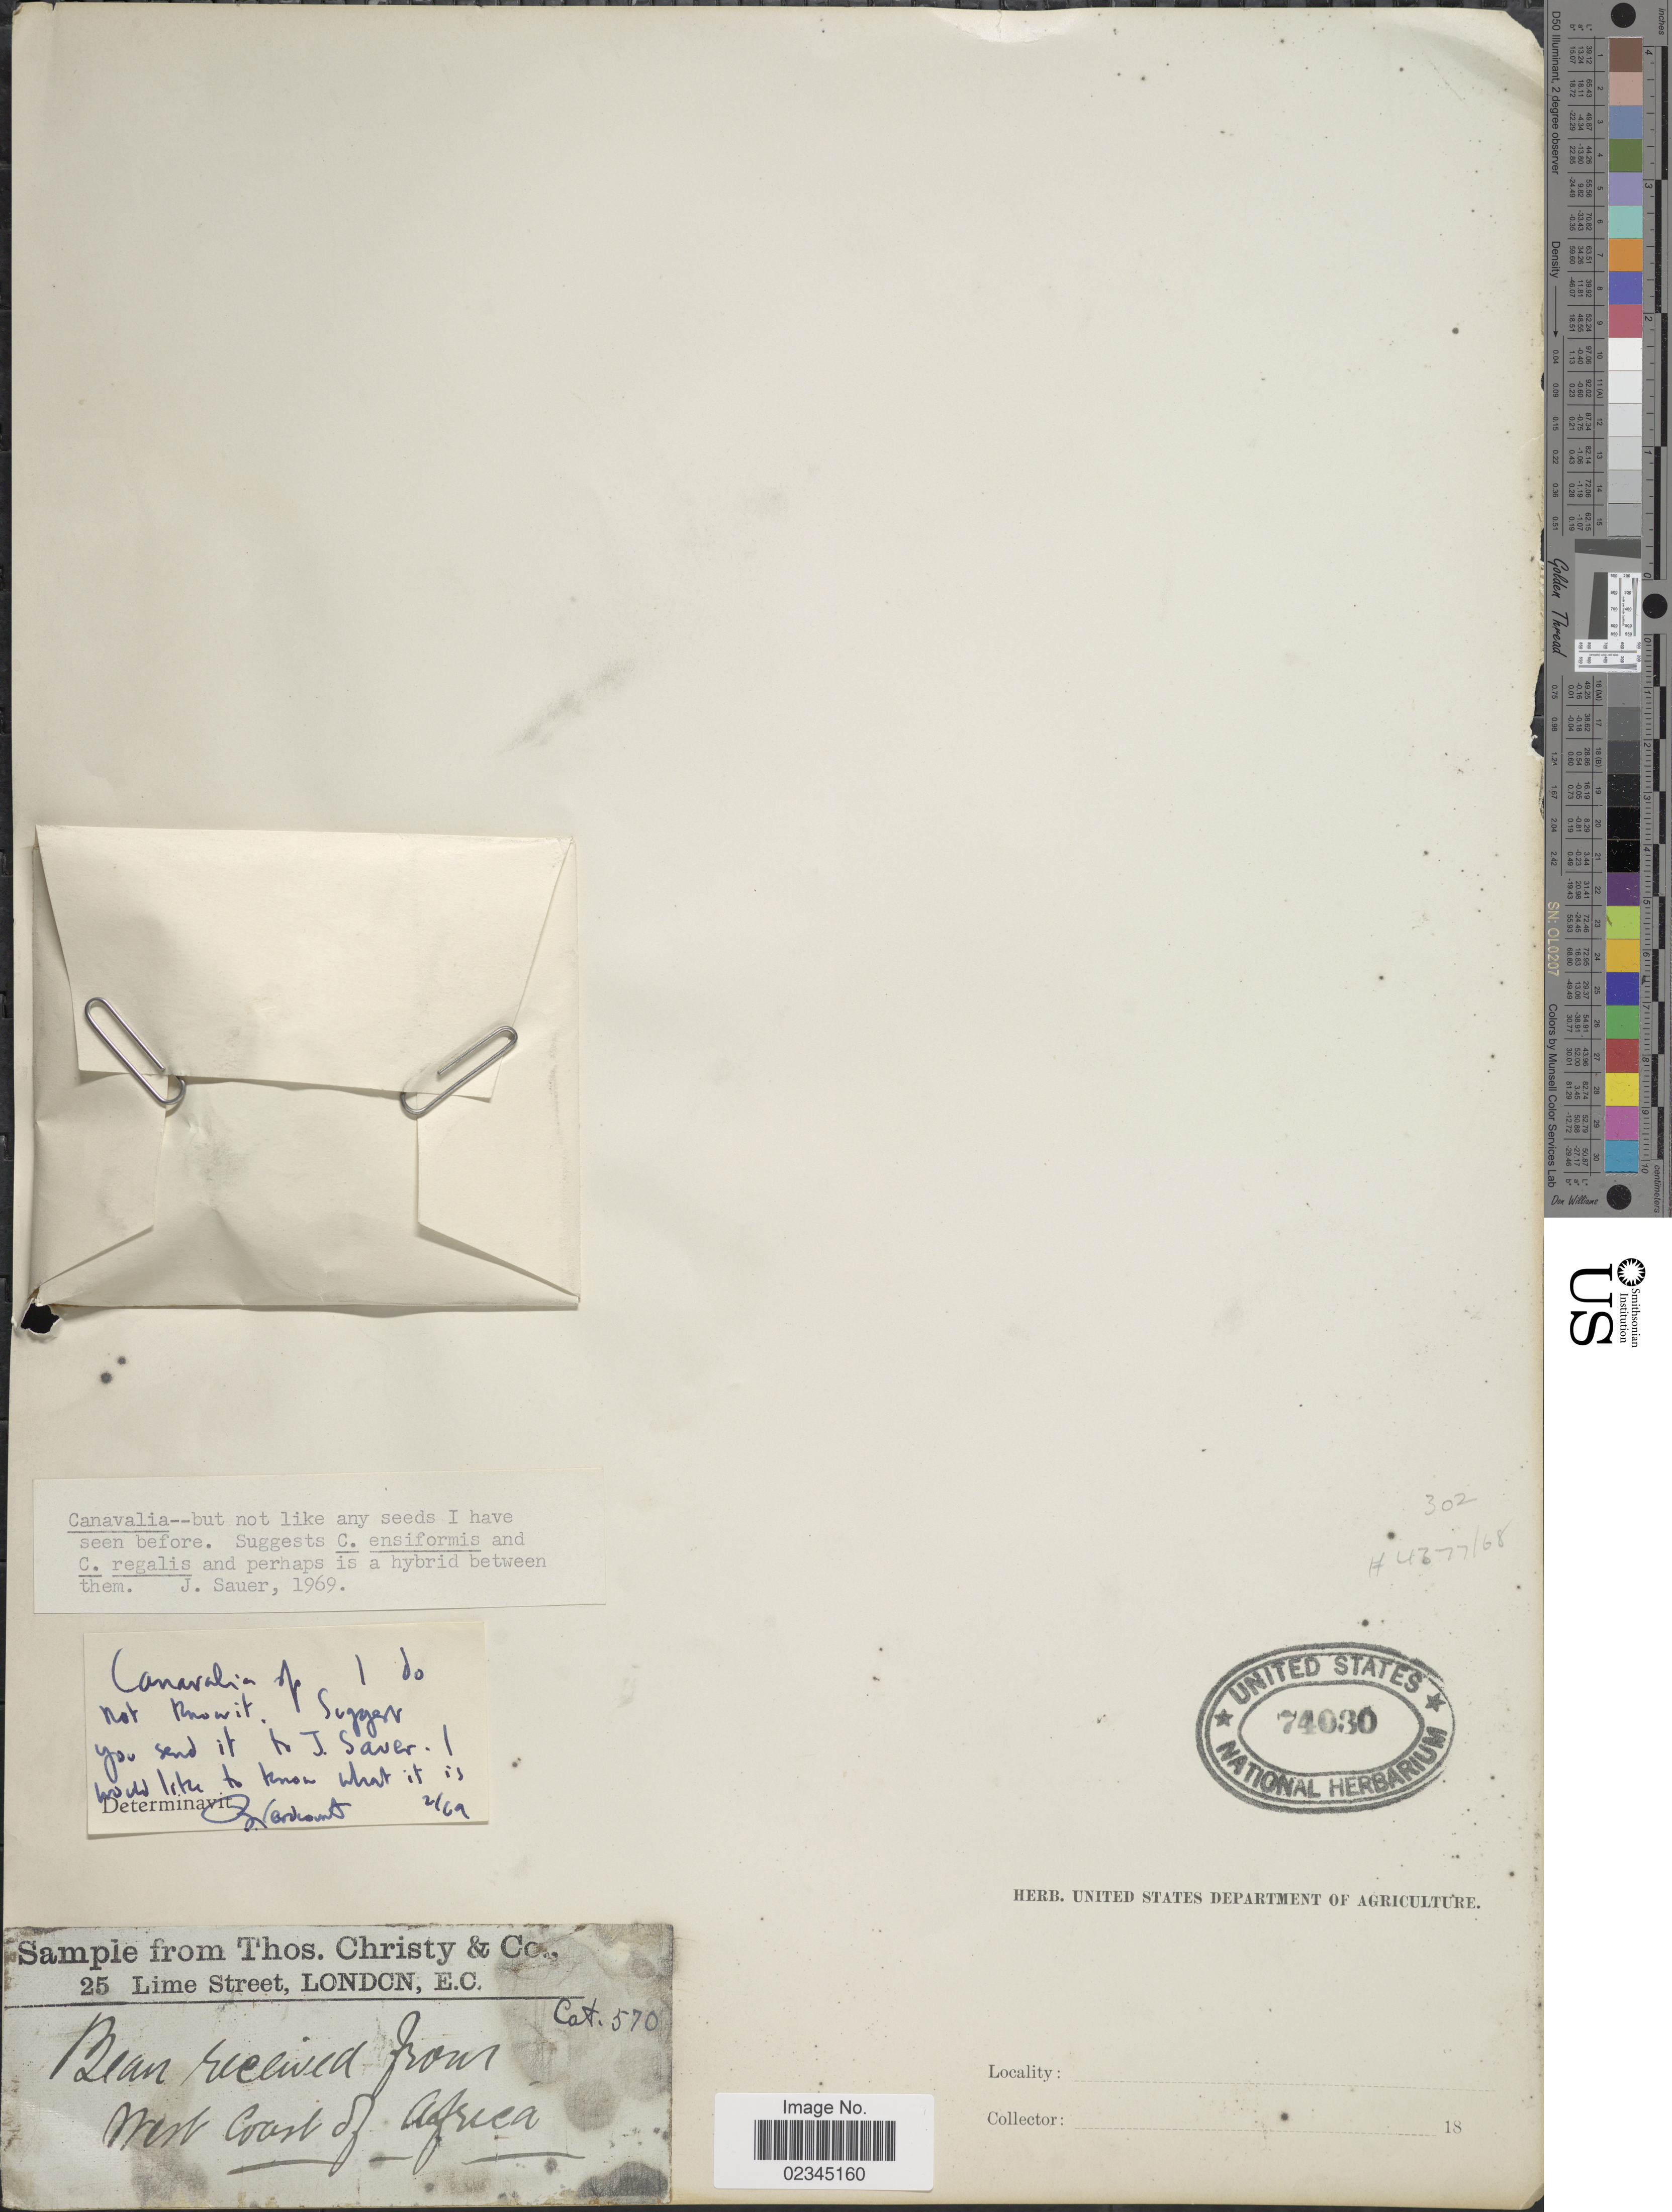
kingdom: Plantae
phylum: Tracheophyta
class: Magnoliopsida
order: Fabales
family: Fabaceae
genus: Canavalia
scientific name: Canavalia ensiformis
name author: (L.) DC.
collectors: Ex herb. Thos. Christy & Co.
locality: West Coast of Africa.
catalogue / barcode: US 74030